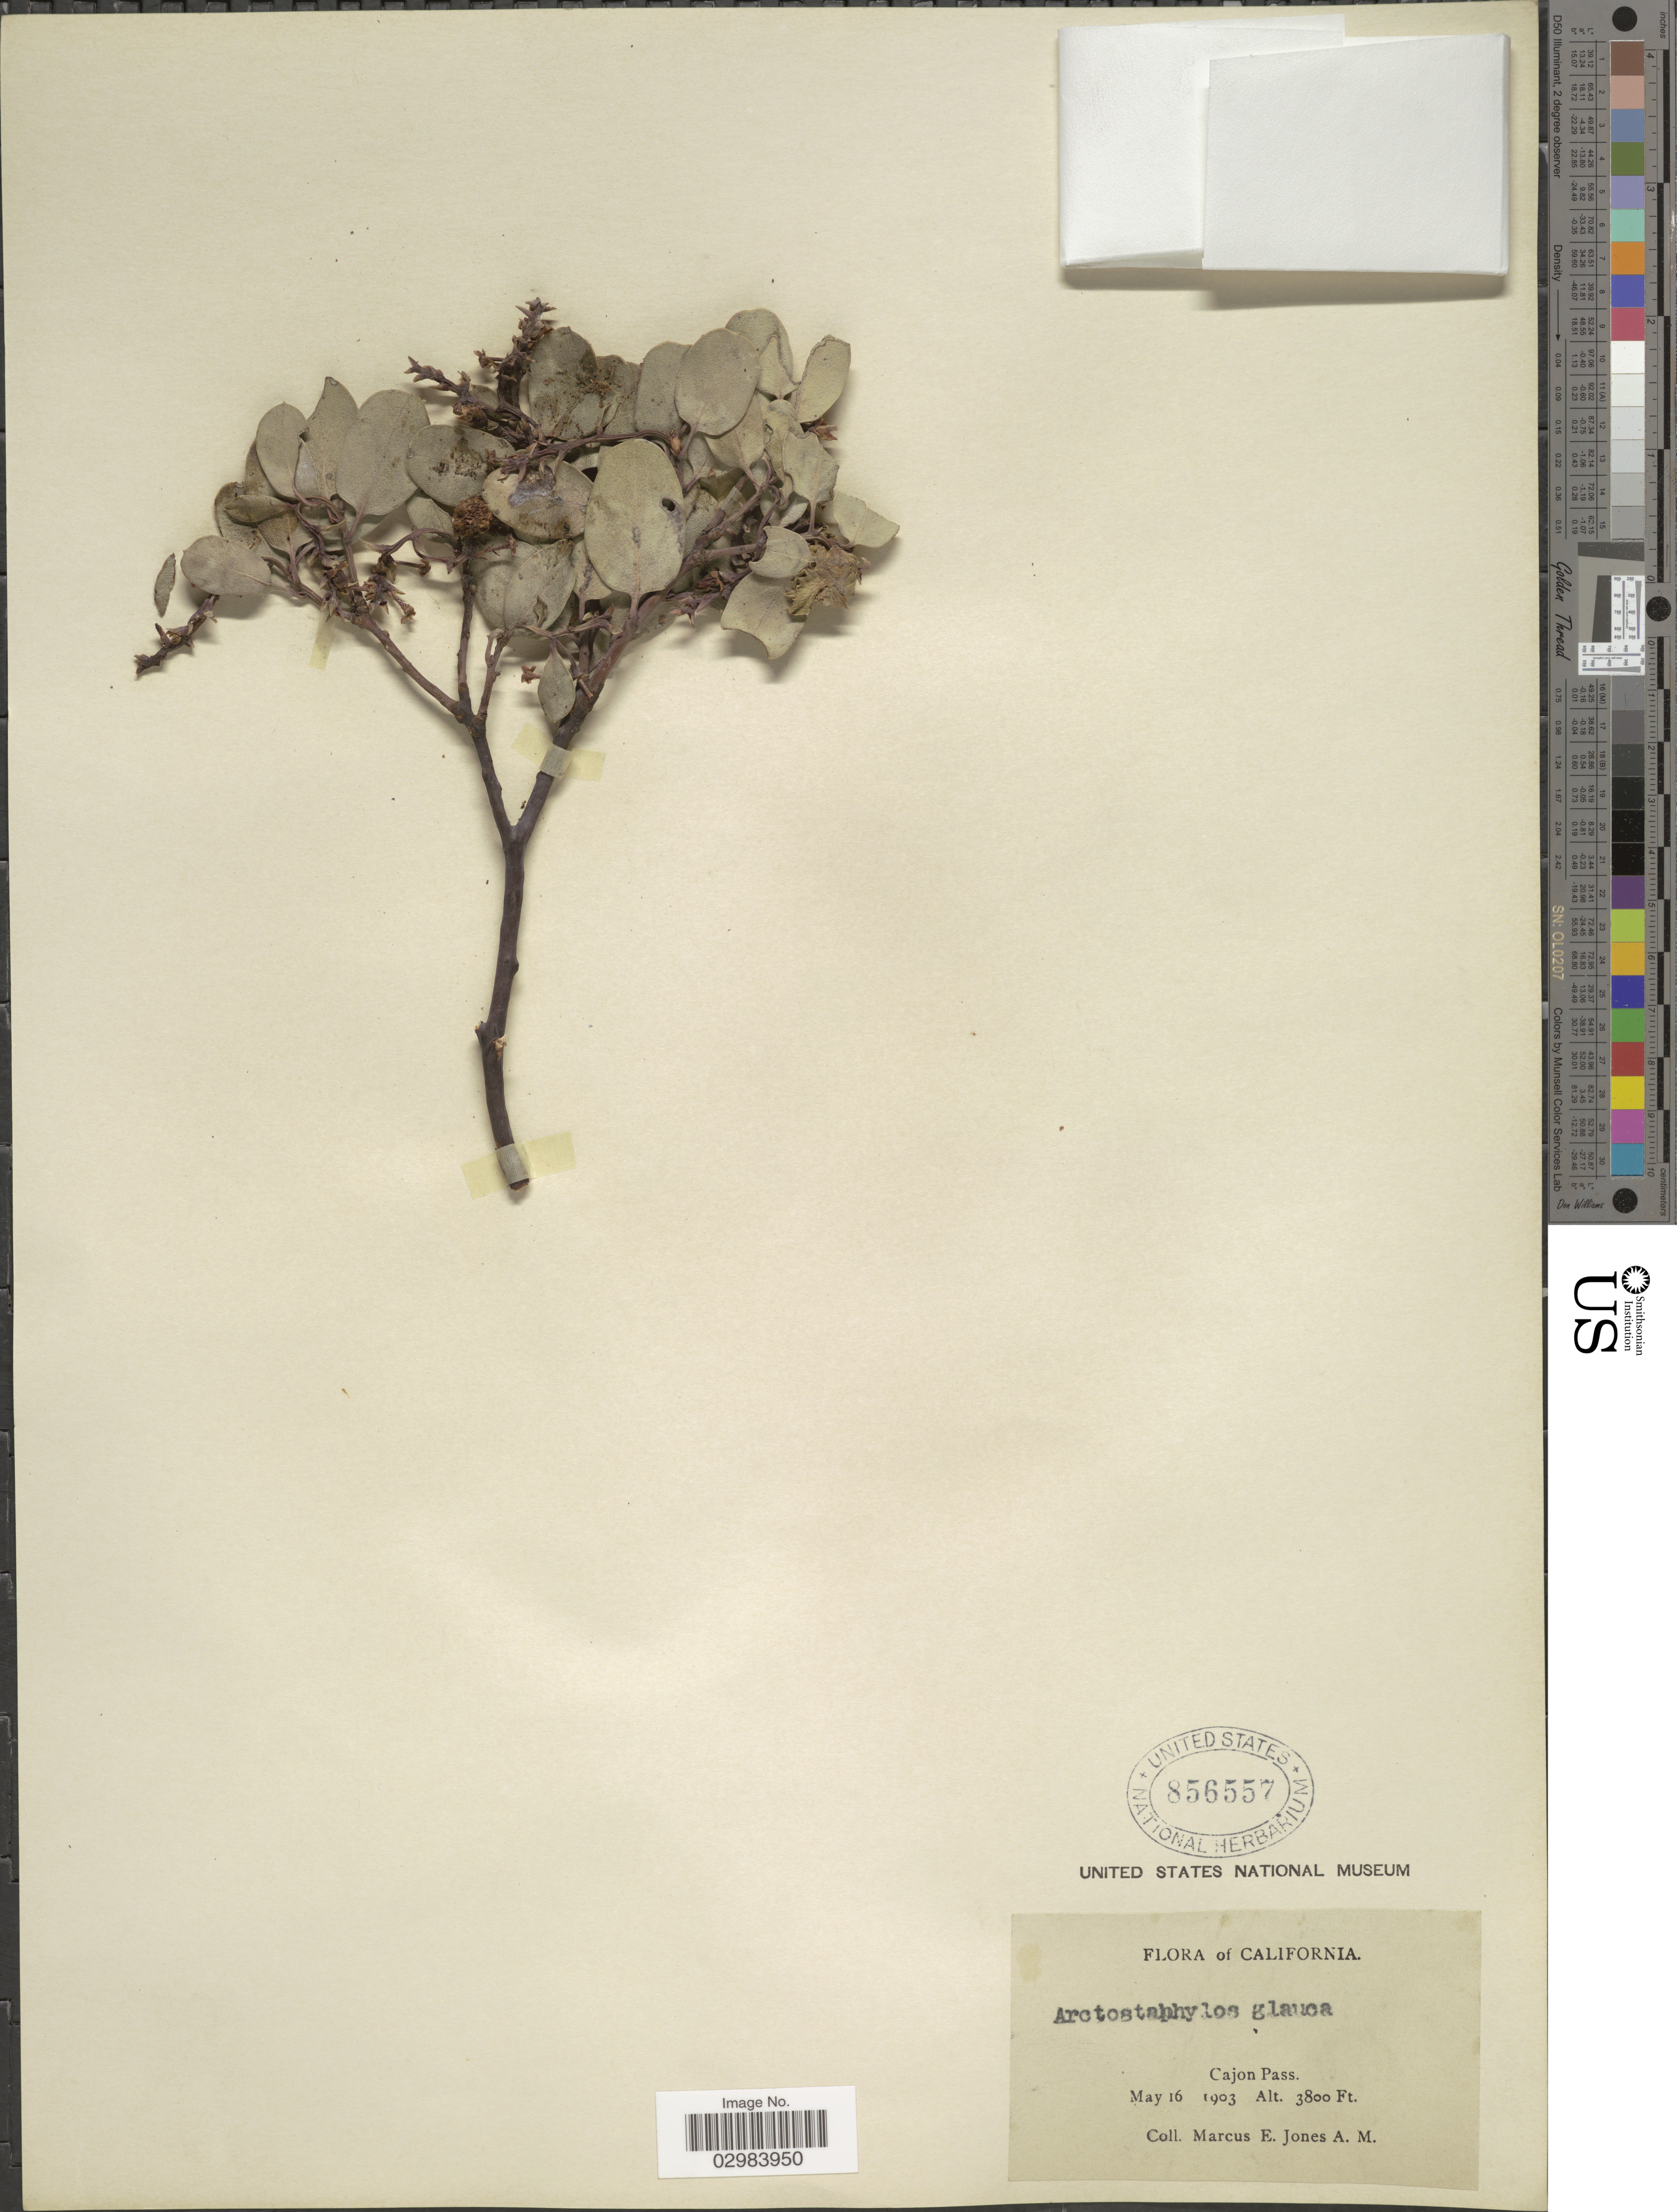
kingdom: Plantae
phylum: Tracheophyta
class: Magnoliopsida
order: Ericales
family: Ericaceae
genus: Arctostaphylos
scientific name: Arctostaphylos glauca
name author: Lindl.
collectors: M. E. Jones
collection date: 1903-05-16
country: United States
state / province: California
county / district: San Bernardino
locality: Cajon Pass.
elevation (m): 1158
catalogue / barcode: US 856557